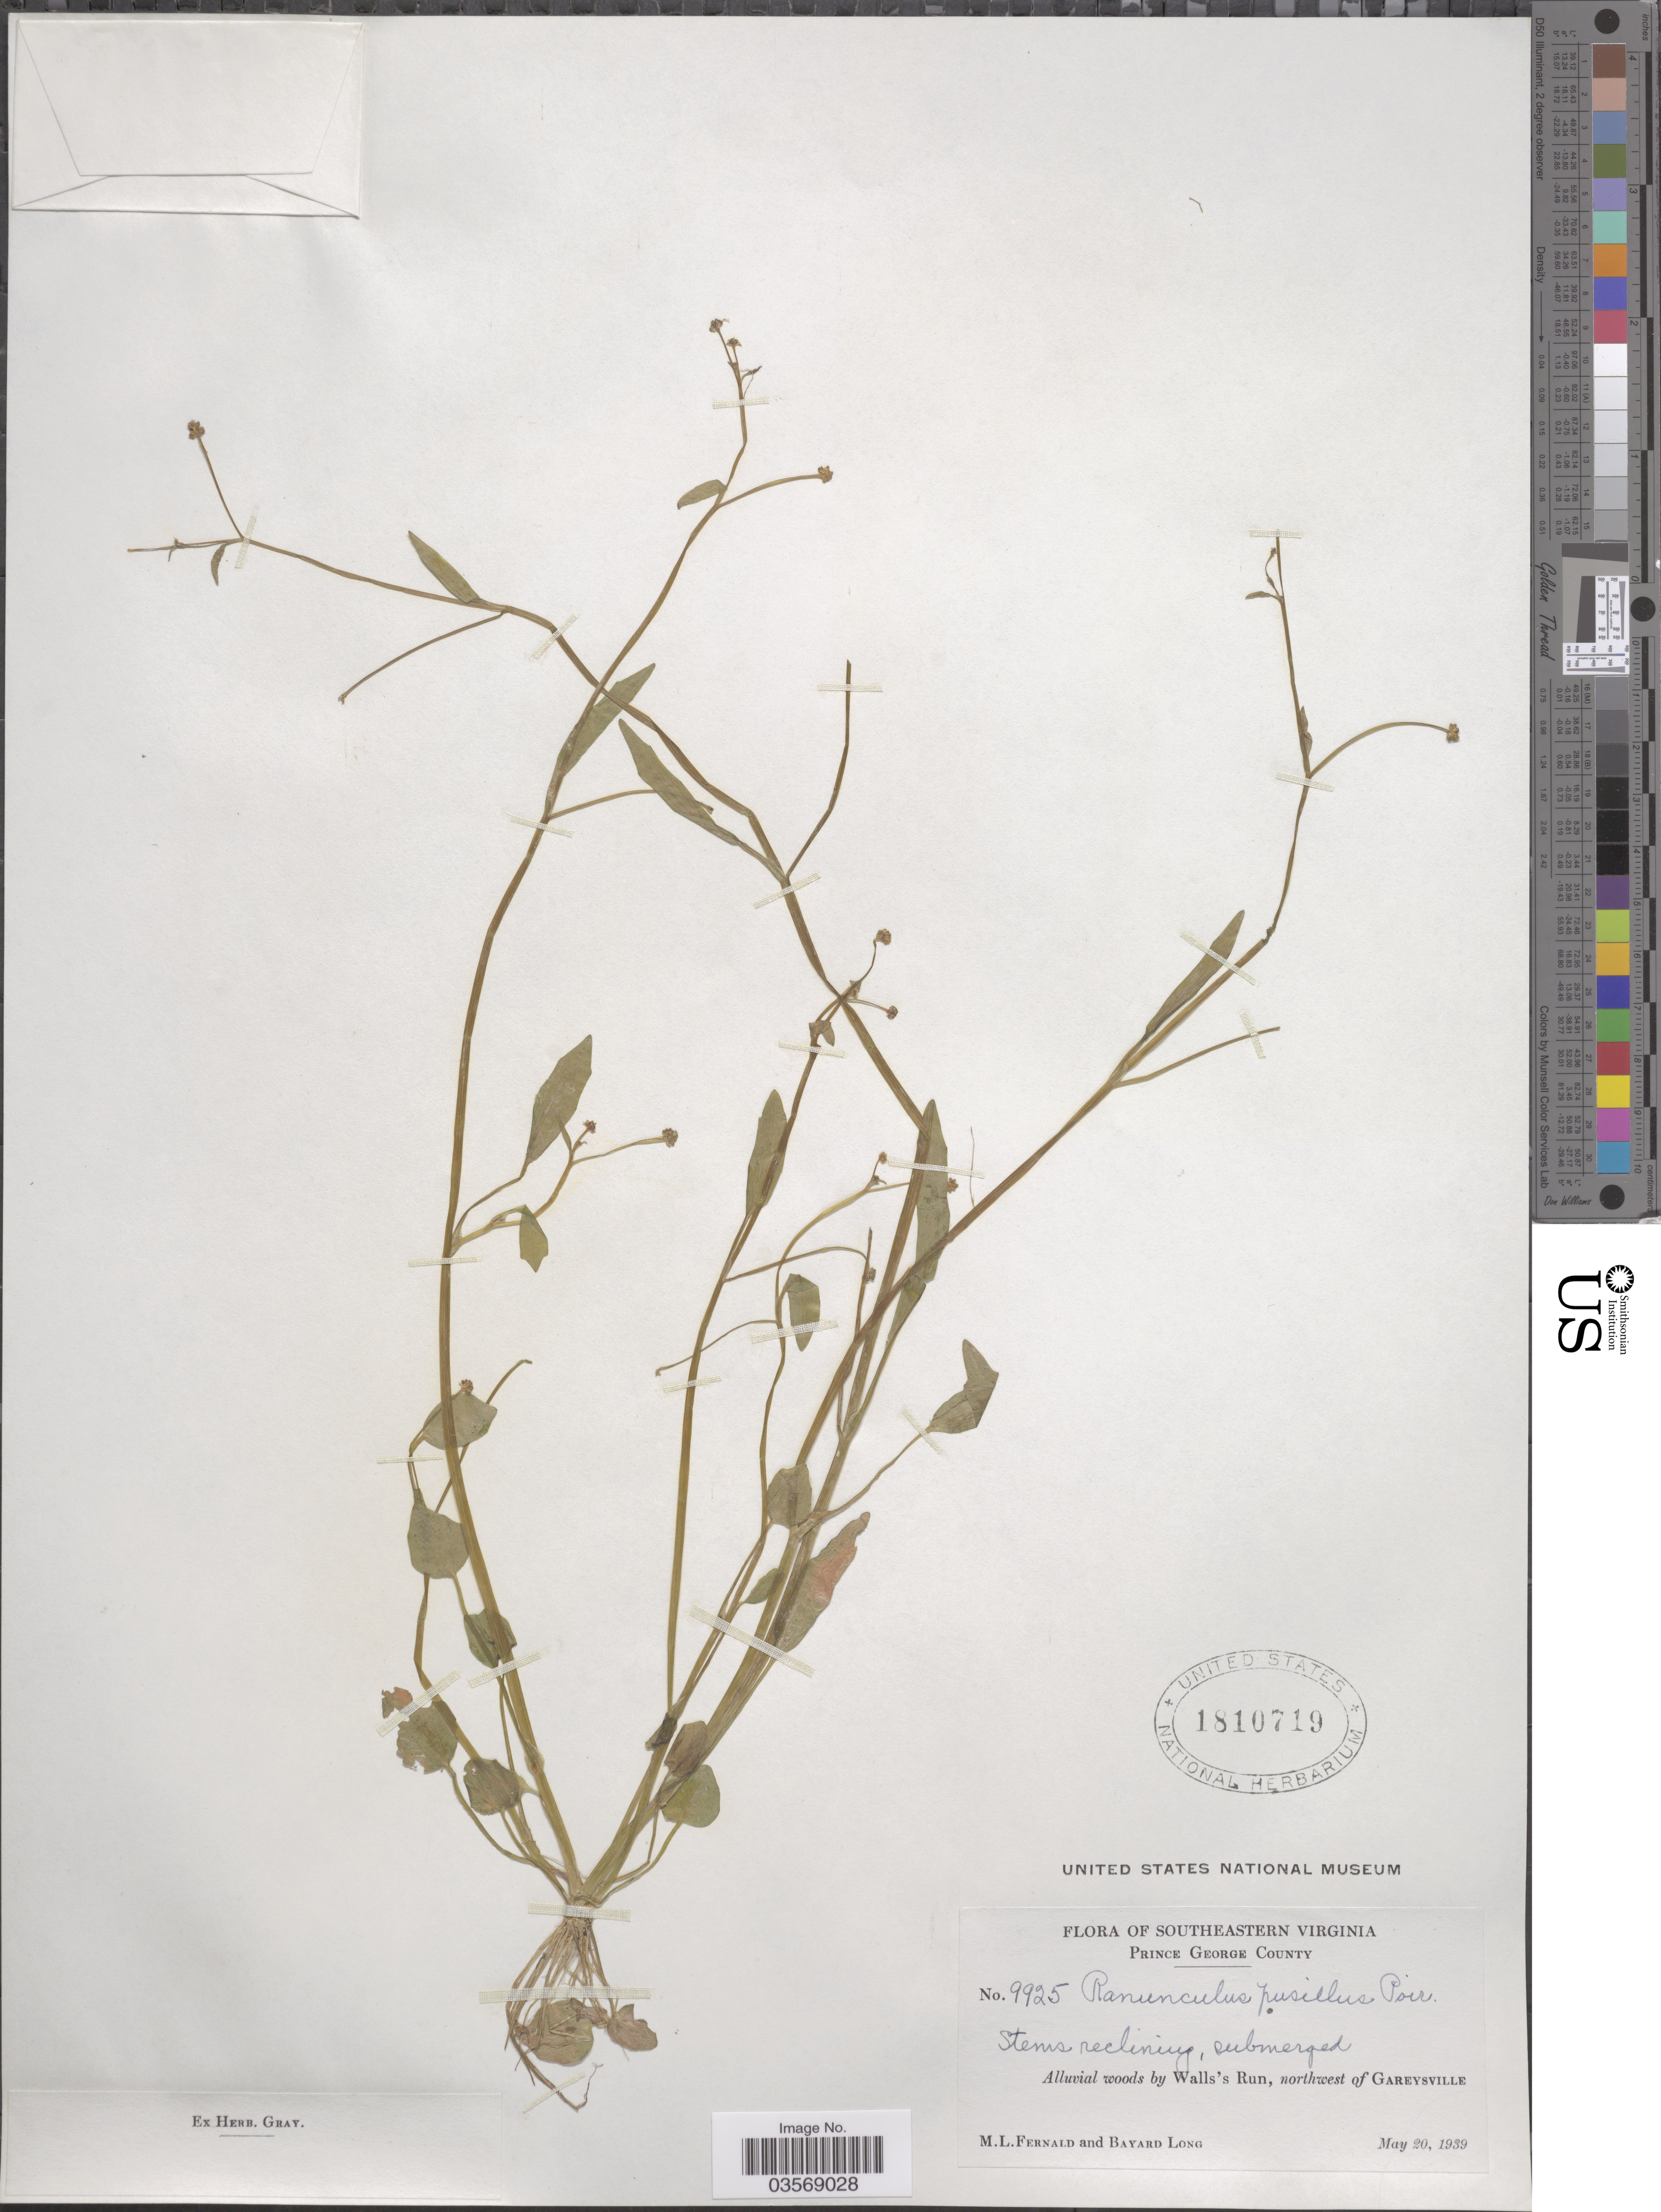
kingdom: Plantae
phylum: Tracheophyta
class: Magnoliopsida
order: Ranunculales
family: Ranunculaceae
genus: Ranunculus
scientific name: Ranunculus pusillus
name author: Poir.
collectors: M. L. Fernald & B. Long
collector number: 9925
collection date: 1939-05-20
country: United States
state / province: Virginia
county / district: Prince George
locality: Southeastern Virginia. Prince George County. Wall's Run, northwest of Gareysville.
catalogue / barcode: US 1810719